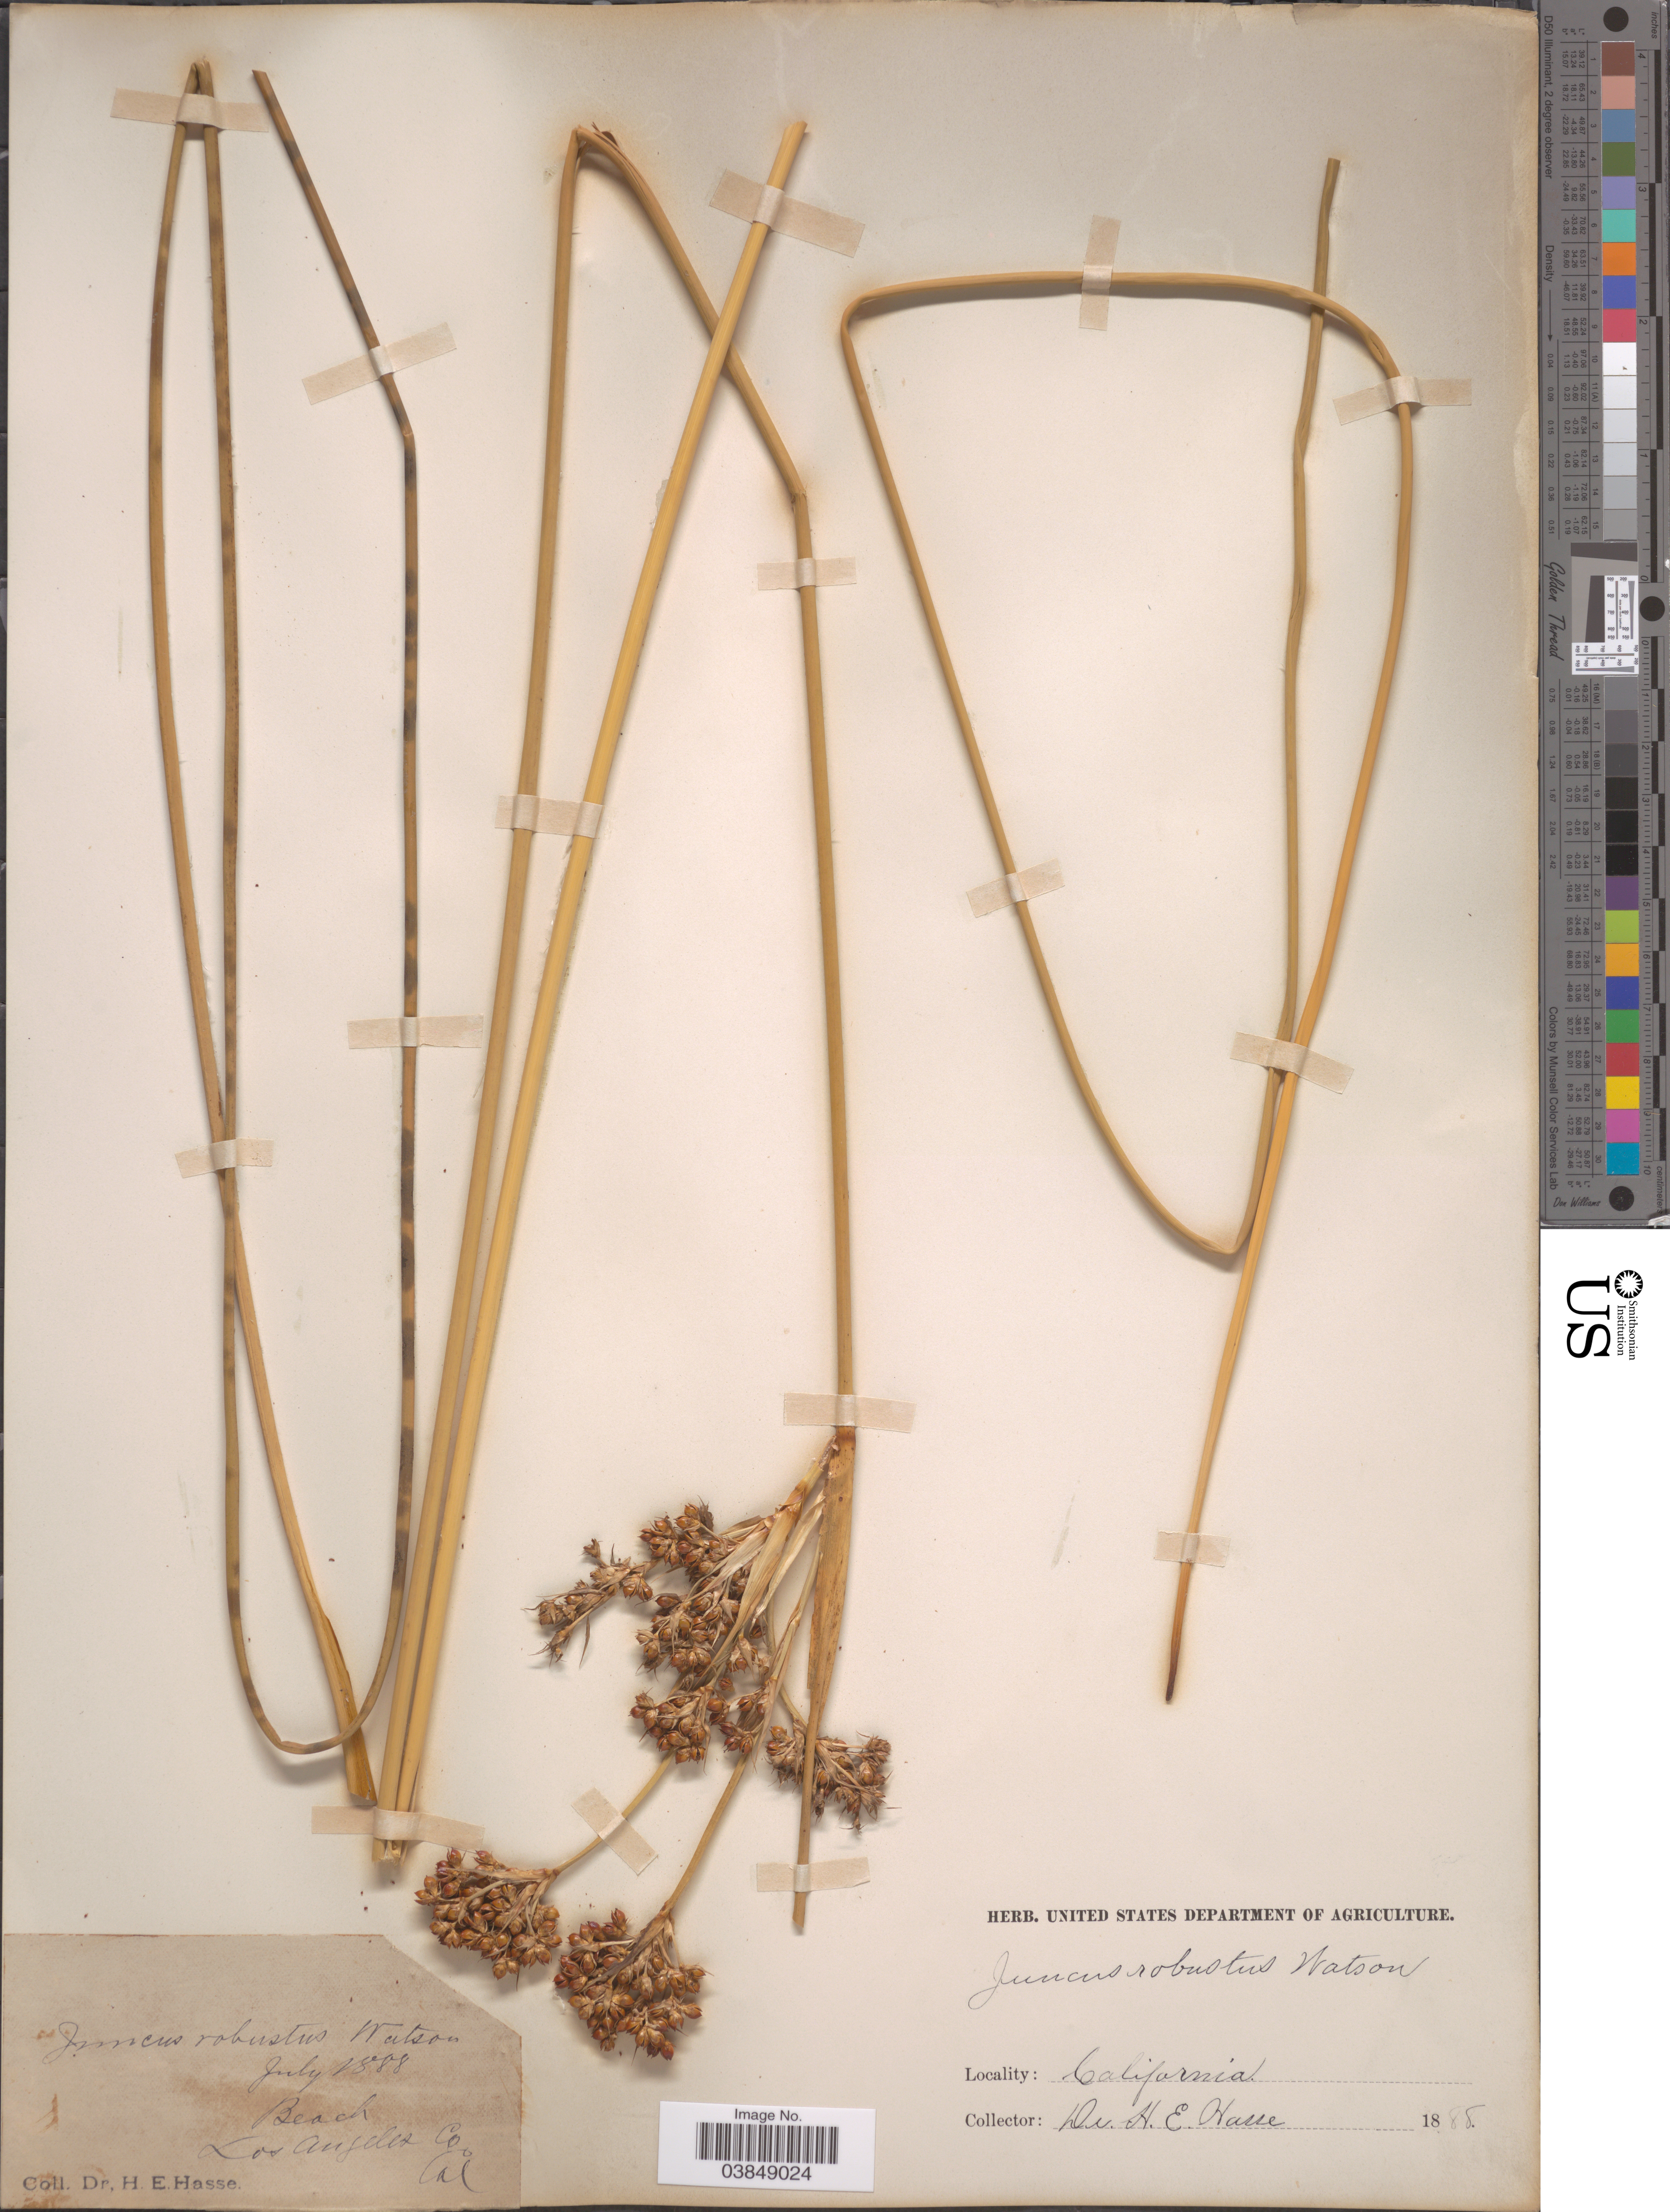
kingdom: Plantae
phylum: Tracheophyta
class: Liliopsida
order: Poales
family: Juncaceae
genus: Juncus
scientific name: Juncus acutus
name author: L.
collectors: H. E. Hasse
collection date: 1888-07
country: United States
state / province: California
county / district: Los Angeles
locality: Beach. Los Angeles Co.